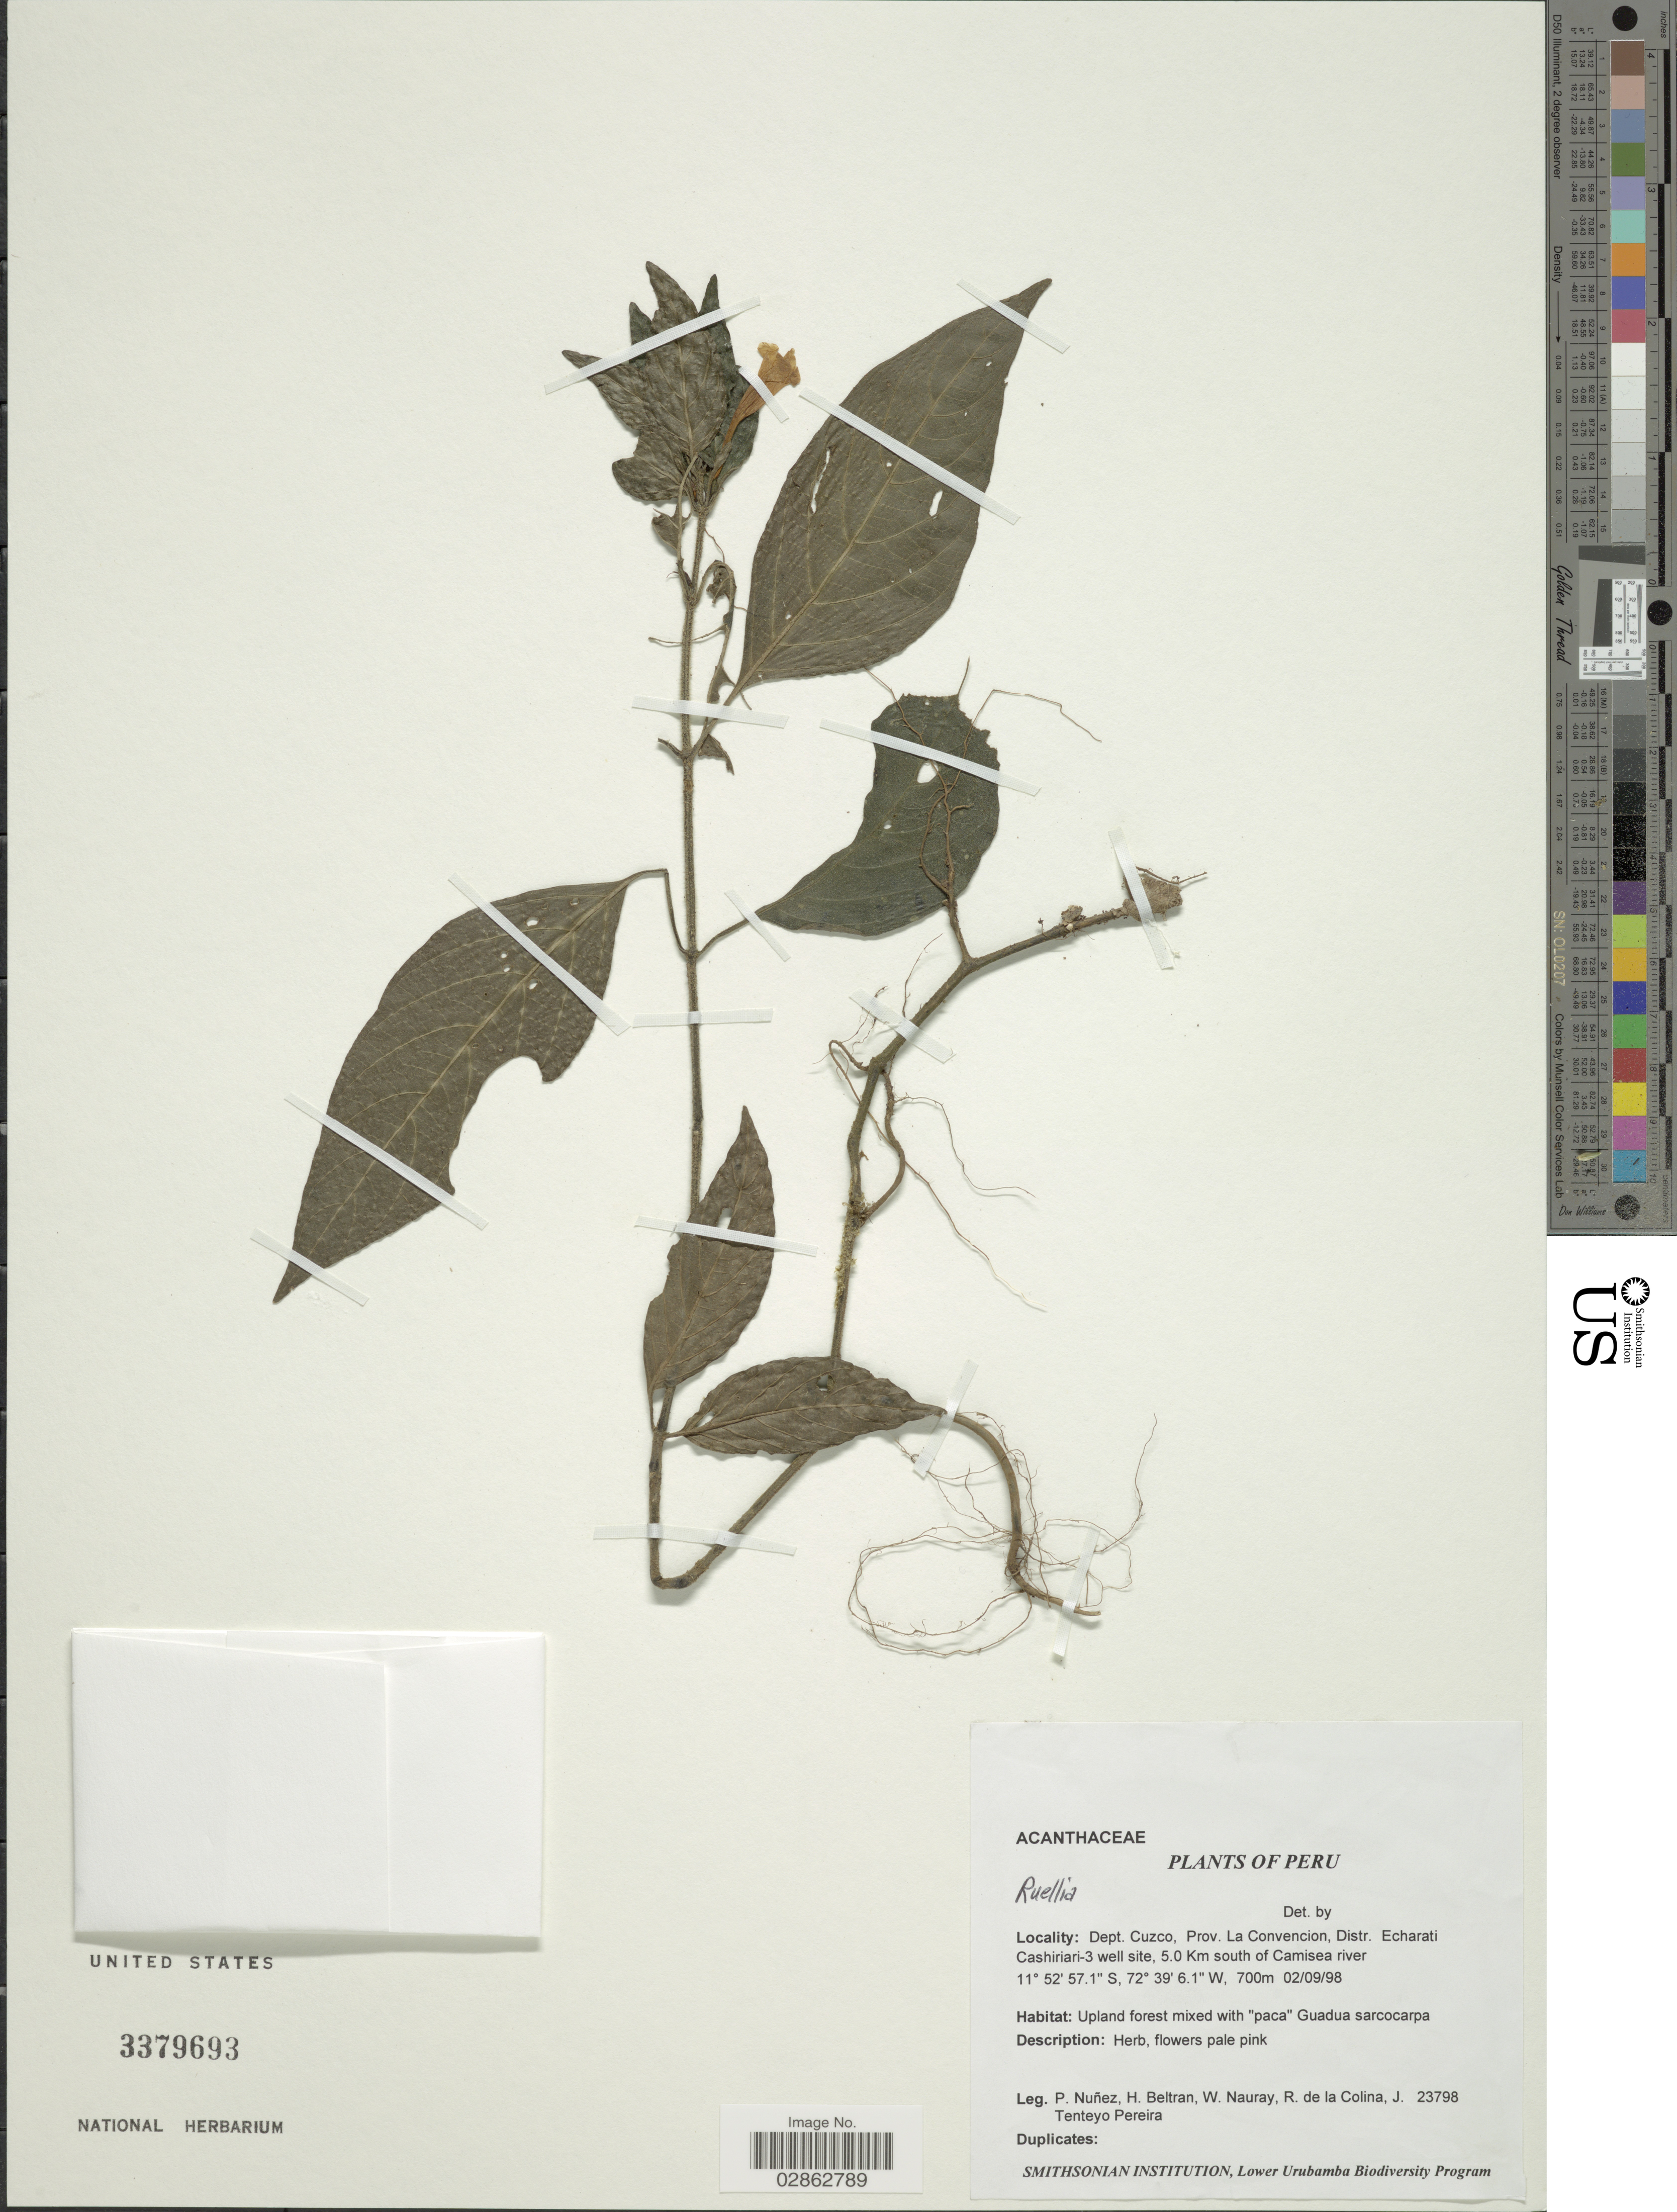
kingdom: Plantae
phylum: Tracheophyta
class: Magnoliopsida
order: Lamiales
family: Acanthaceae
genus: Ruellia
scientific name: Ruellia sp.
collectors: P. Nuñez V., H. Beltran, W. Nauray, R. de La Colina & T. Pereira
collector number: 23798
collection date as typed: Transcribed d/m/y: 2/9/98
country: Peru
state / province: Cusco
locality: Dept. Cuzco, Prov. La Convencion, Distr. Echarati Cashiriari-3 well site, 5.0 Km south of Comisea river.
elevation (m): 700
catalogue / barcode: US 3379693